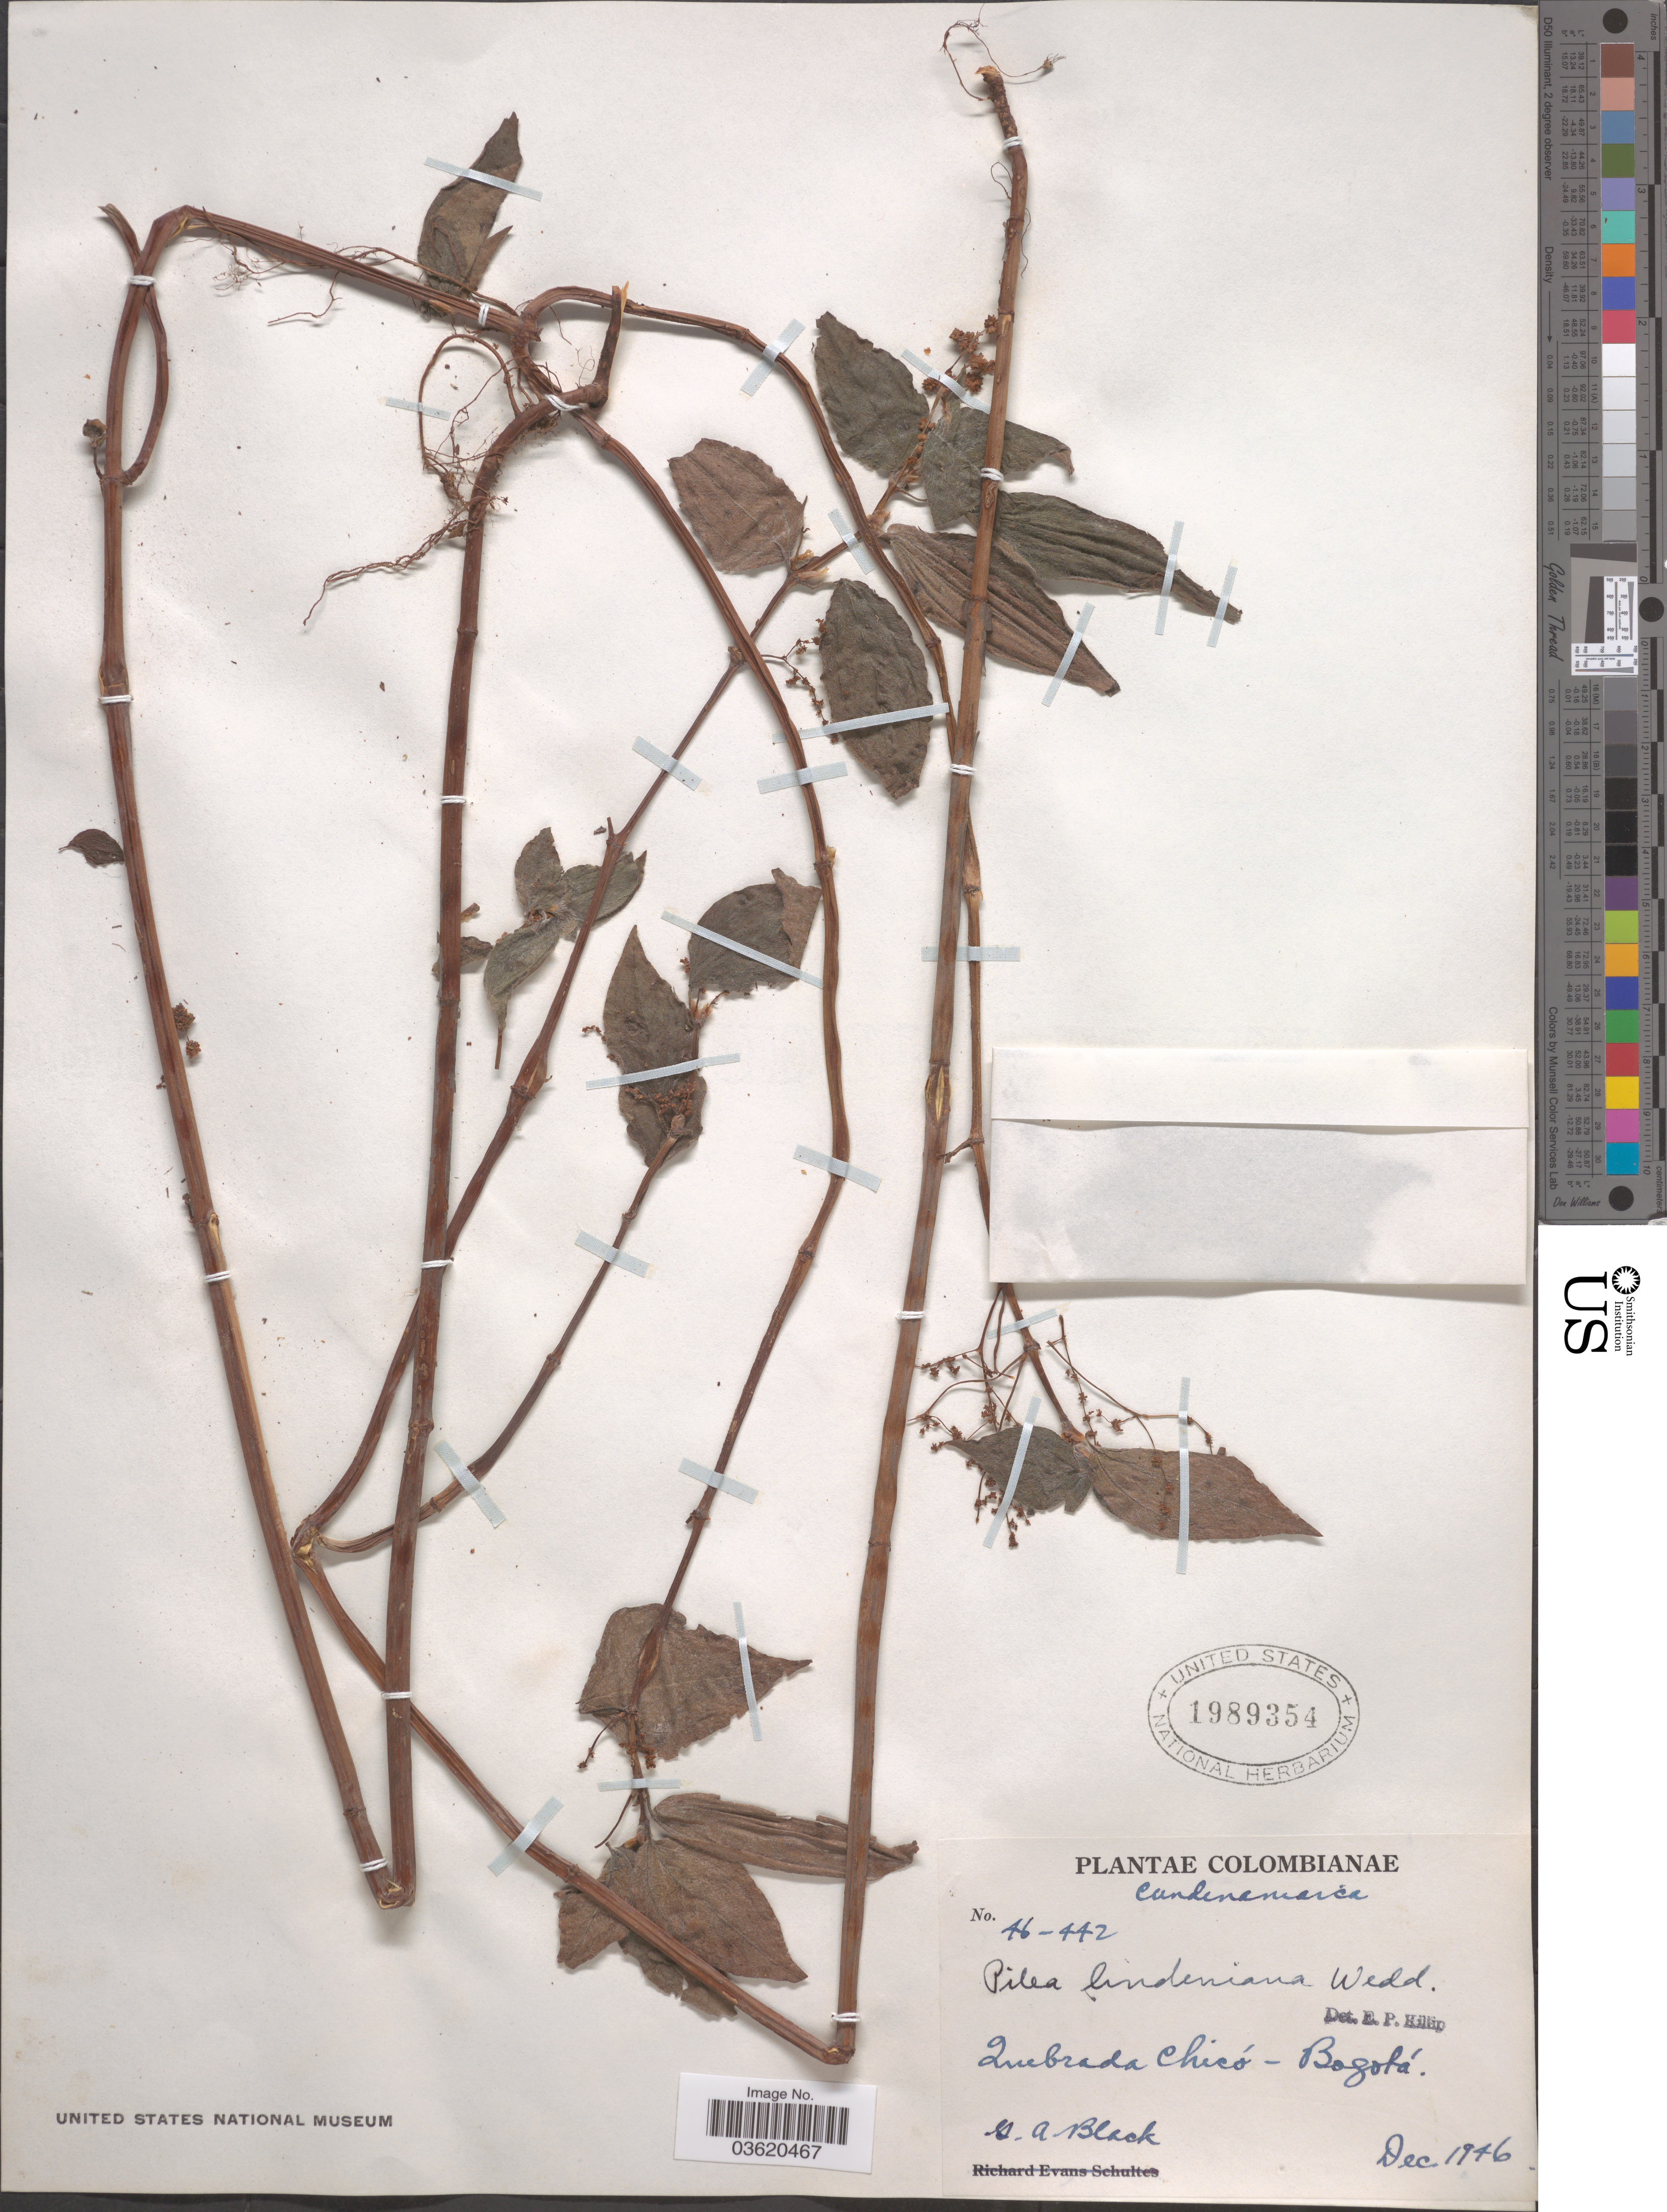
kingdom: Plantae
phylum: Tracheophyta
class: Magnoliopsida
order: Rosales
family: Urticaceae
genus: Pilea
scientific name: Pilea lindeniana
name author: Wedd.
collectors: G. A. Black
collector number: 46-442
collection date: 1946-12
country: Colombia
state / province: Cundinamarca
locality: Quebrada Chicó - Bogotá.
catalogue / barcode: US 1989354